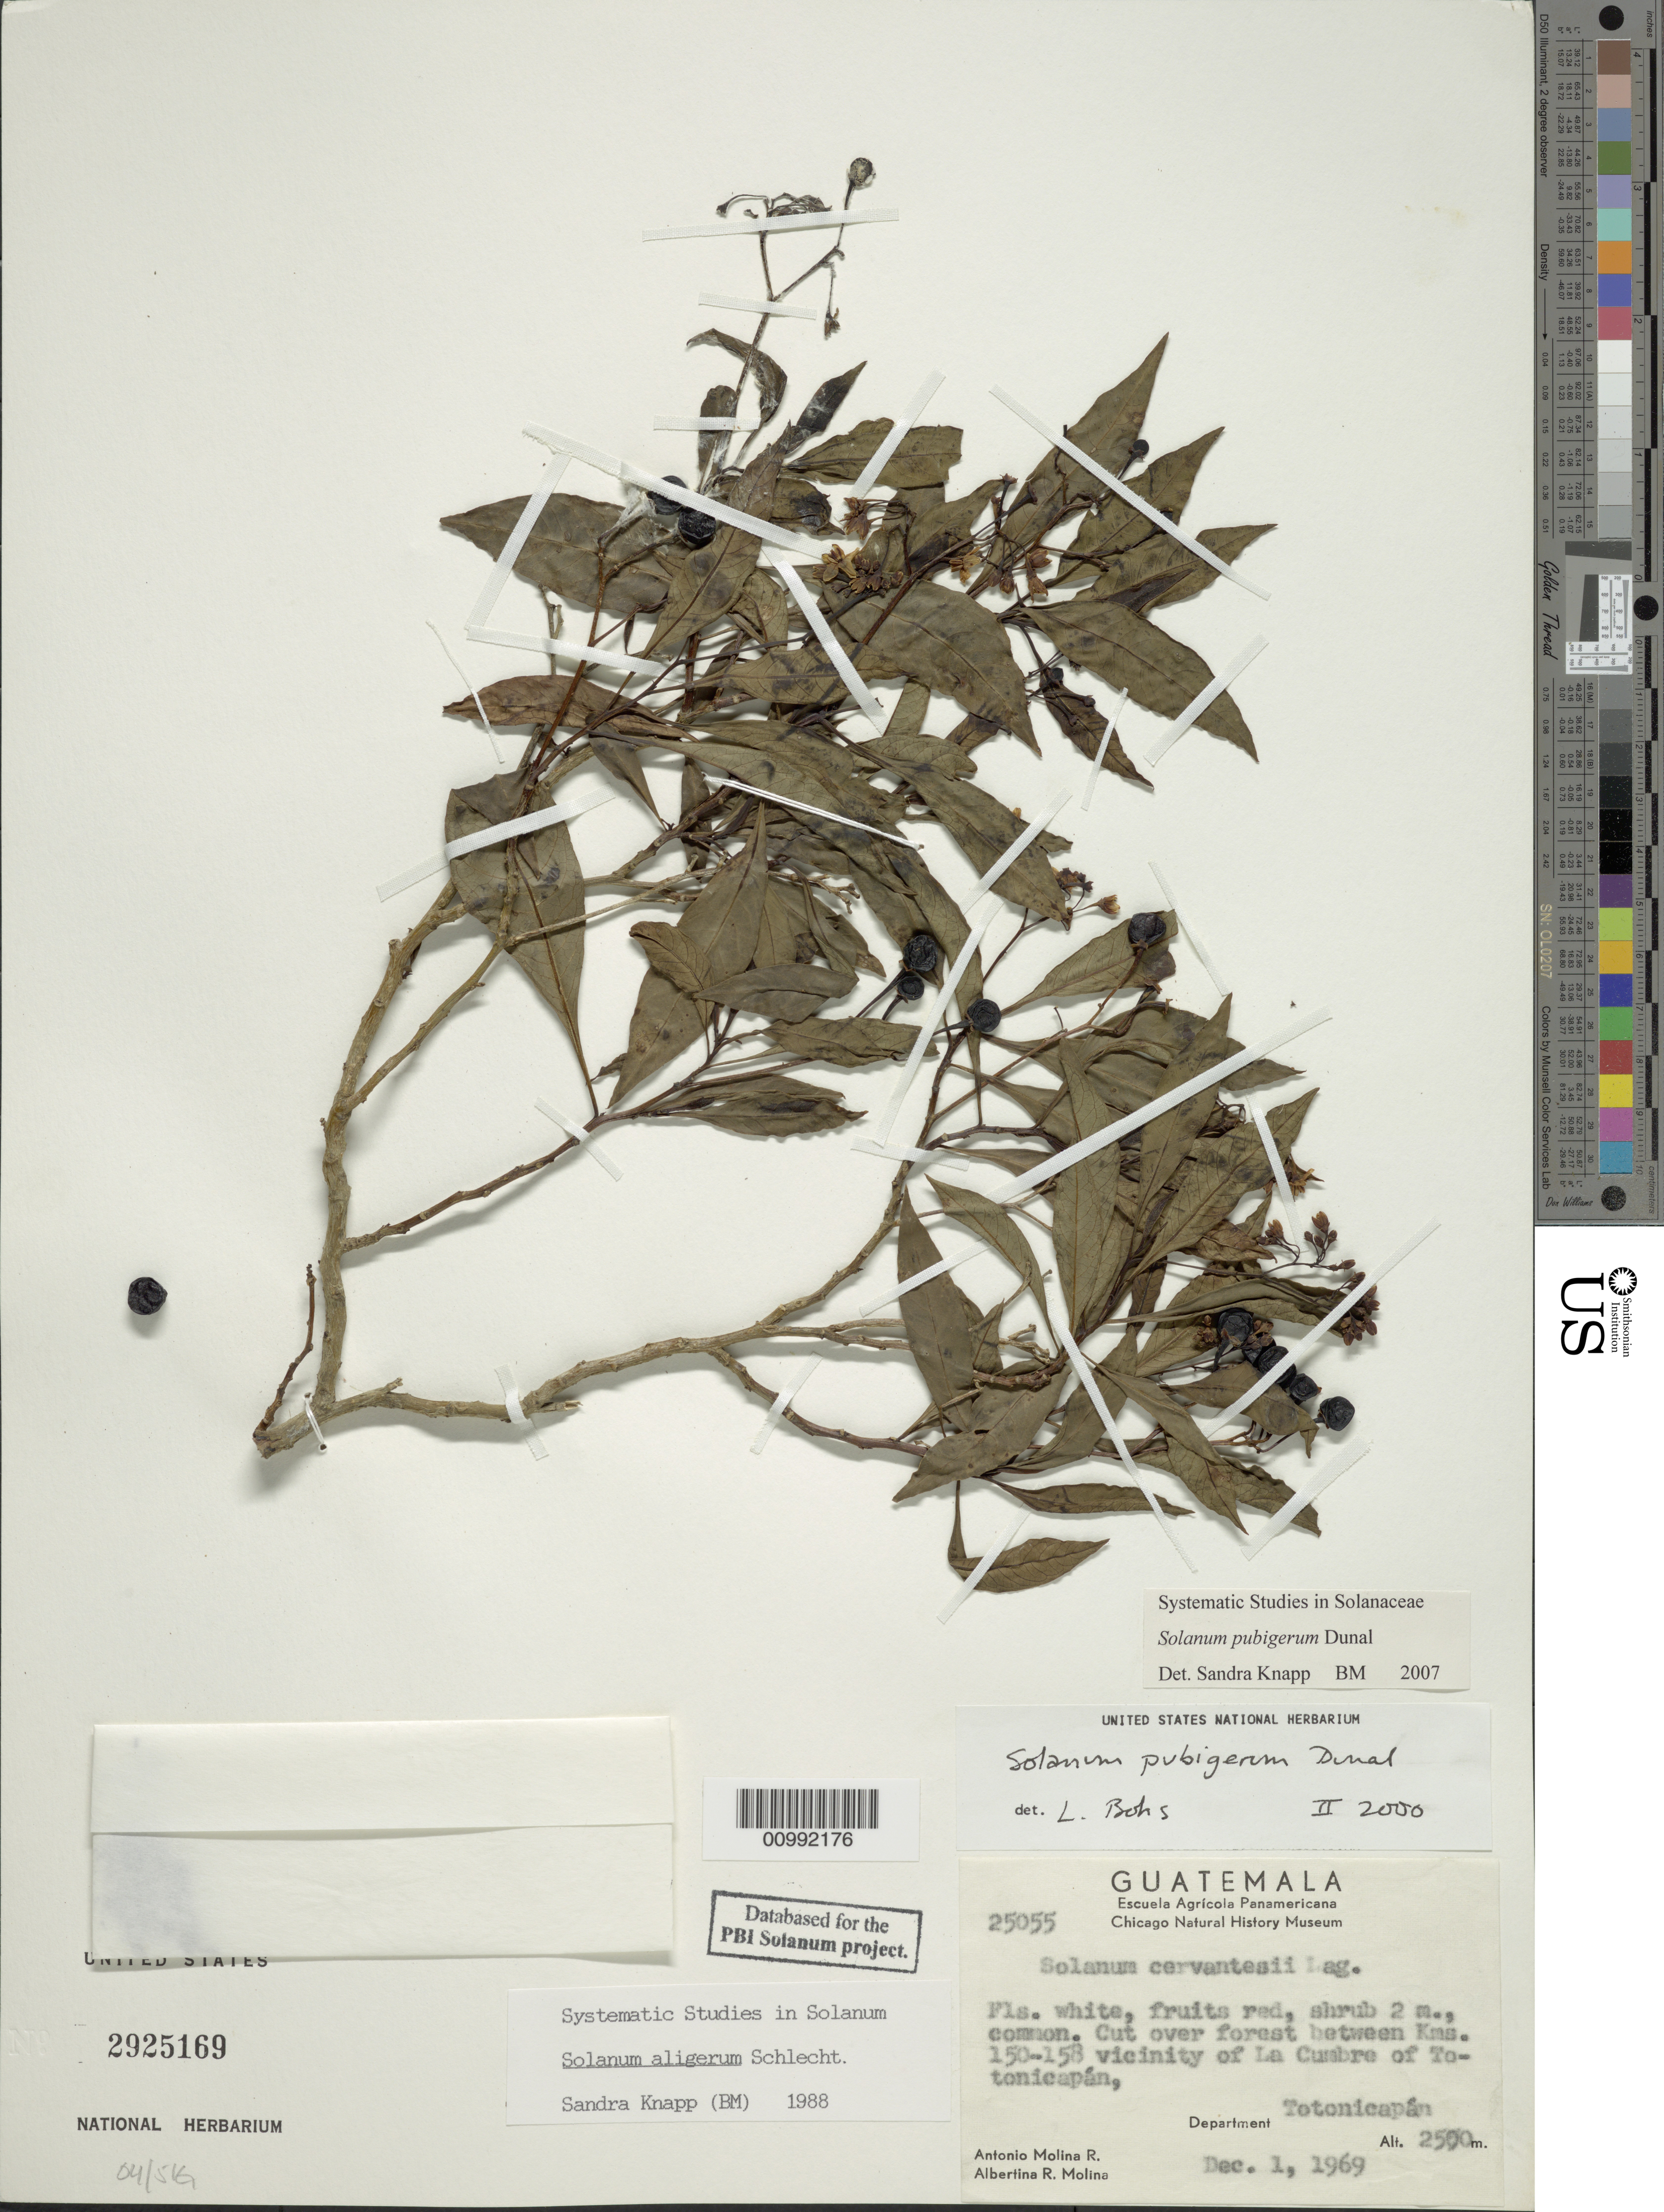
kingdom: Plantae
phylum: Tracheophyta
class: Magnoliopsida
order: Solanales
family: Solanaceae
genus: Solanum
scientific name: Solanum pubigerum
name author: Dunal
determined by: Knapp, S. D.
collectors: A. Molina R. & A. R. Molina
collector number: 25055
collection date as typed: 10 Dec 1969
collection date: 1969-12-10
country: Guatemala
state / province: Totonicapán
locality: between kms. 150-158 vicinity of La Cumbre of Totonicapán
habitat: cut over forest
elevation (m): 2500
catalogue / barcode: US 2925169